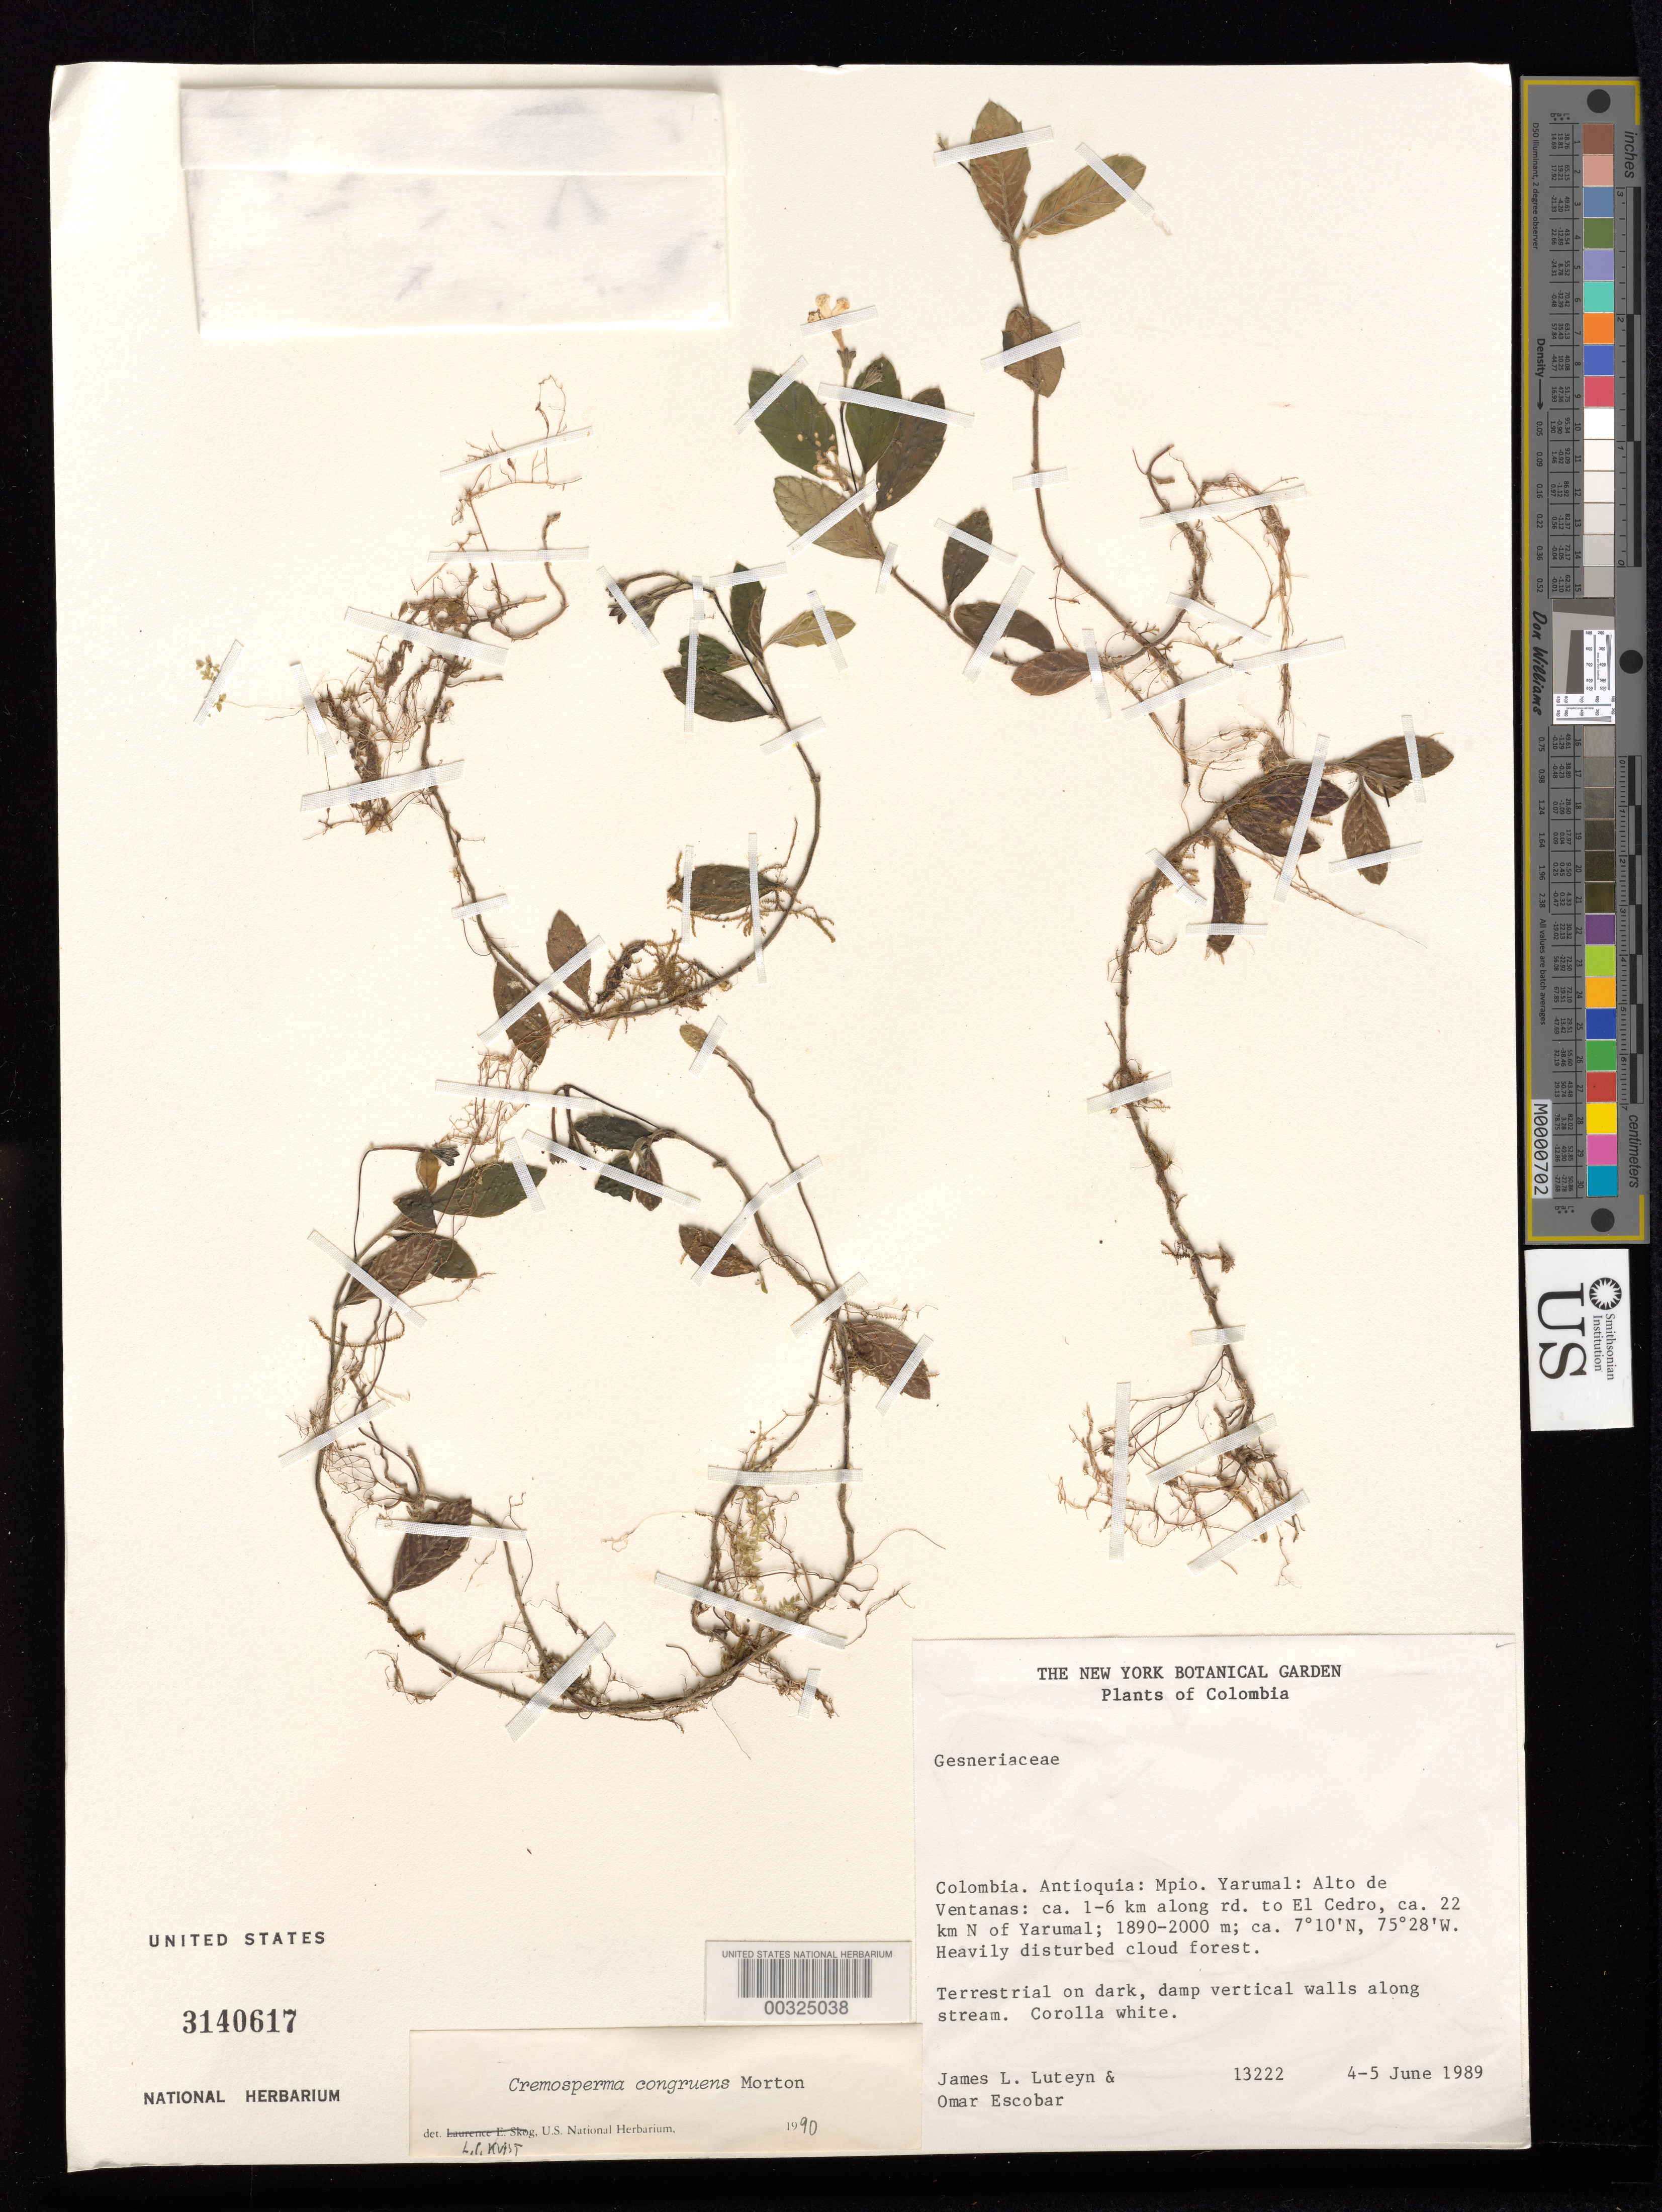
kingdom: Plantae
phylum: Tracheophyta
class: Magnoliopsida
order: Lamiales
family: Gesneriaceae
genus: Cremosperma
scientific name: Cremosperma congruens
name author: C.V. Morton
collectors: J. L. Luteyn & O. D. Escobar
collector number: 13222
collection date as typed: Jun 1989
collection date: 1989-06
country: Colombia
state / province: Antioquia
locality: Mun. of Yarumal, Alto de Ventanas, ca 1-6 km along rd to El Cedro, ca 22 km N of Yarumal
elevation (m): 1890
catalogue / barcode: US 3140617